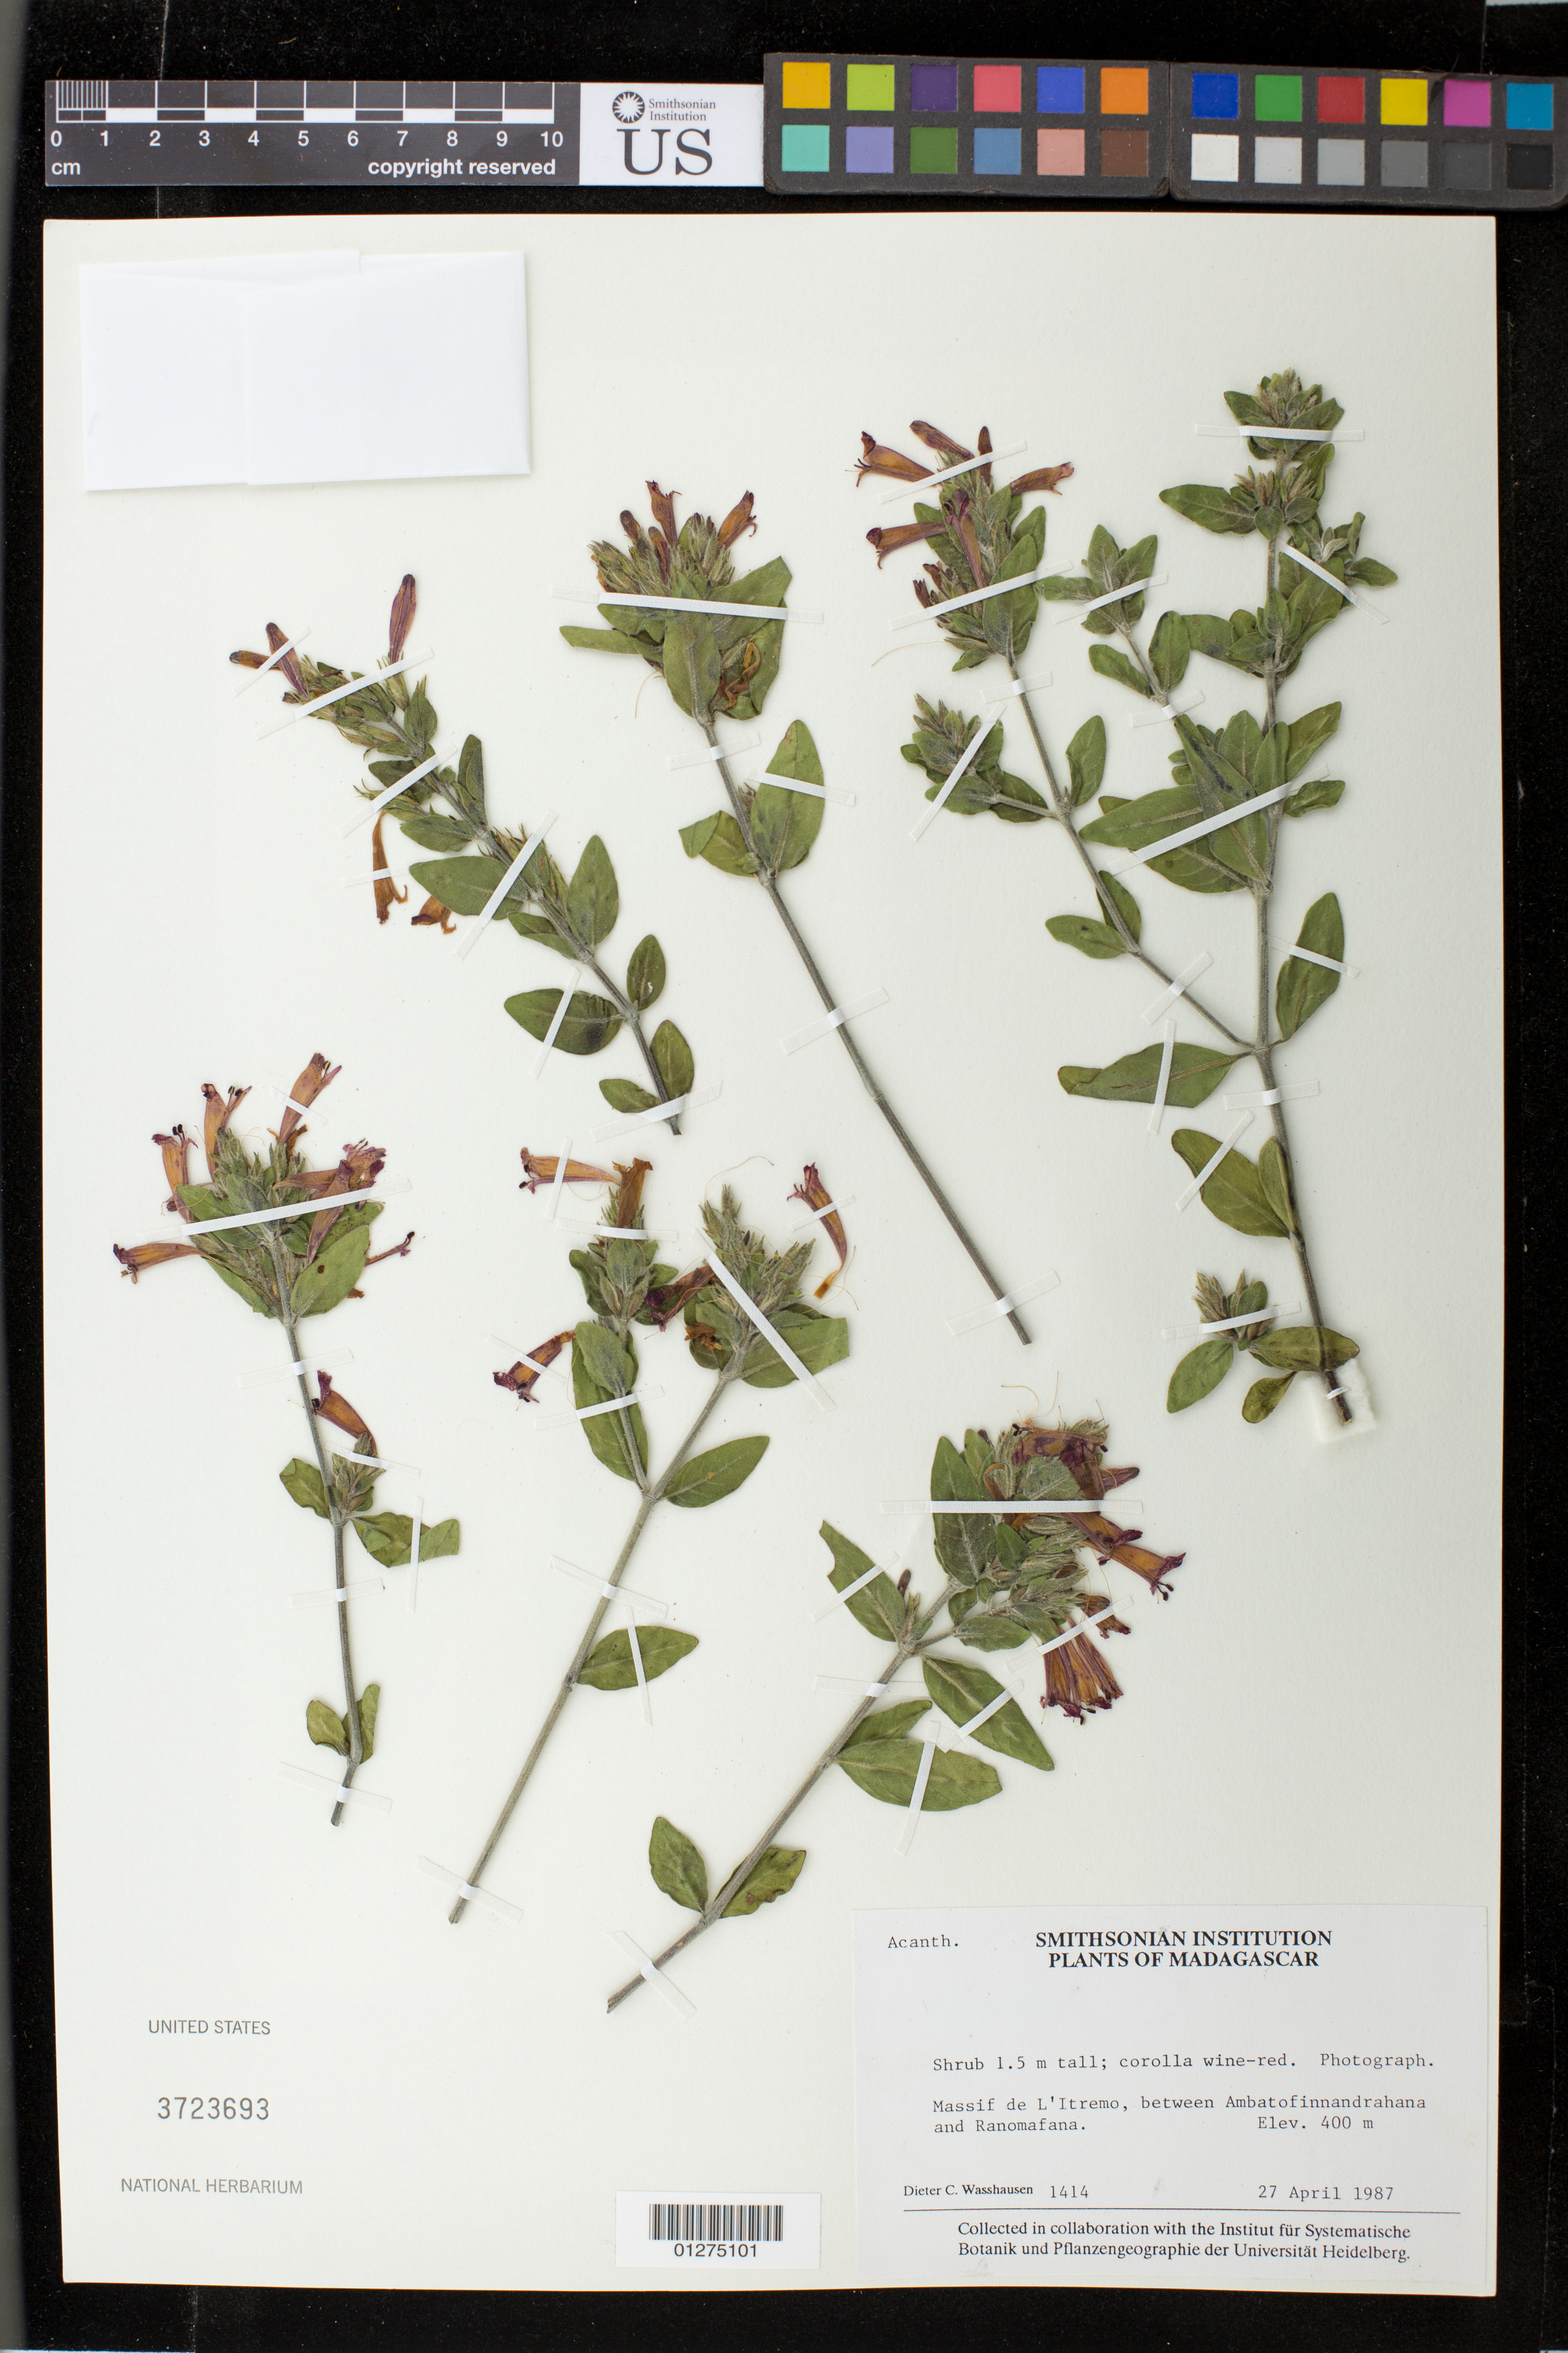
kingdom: Plantae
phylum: Tracheophyta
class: Magnoliopsida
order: Lamiales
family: Acanthaceae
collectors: D. C. Wasshausen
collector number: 1414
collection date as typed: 27 Apr 1987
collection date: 1987-04-27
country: Madagascar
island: Madagascar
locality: Massif de L'Itremo, between Ambatofinandrahana and Ranomafana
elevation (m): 400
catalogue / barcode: US 3723693